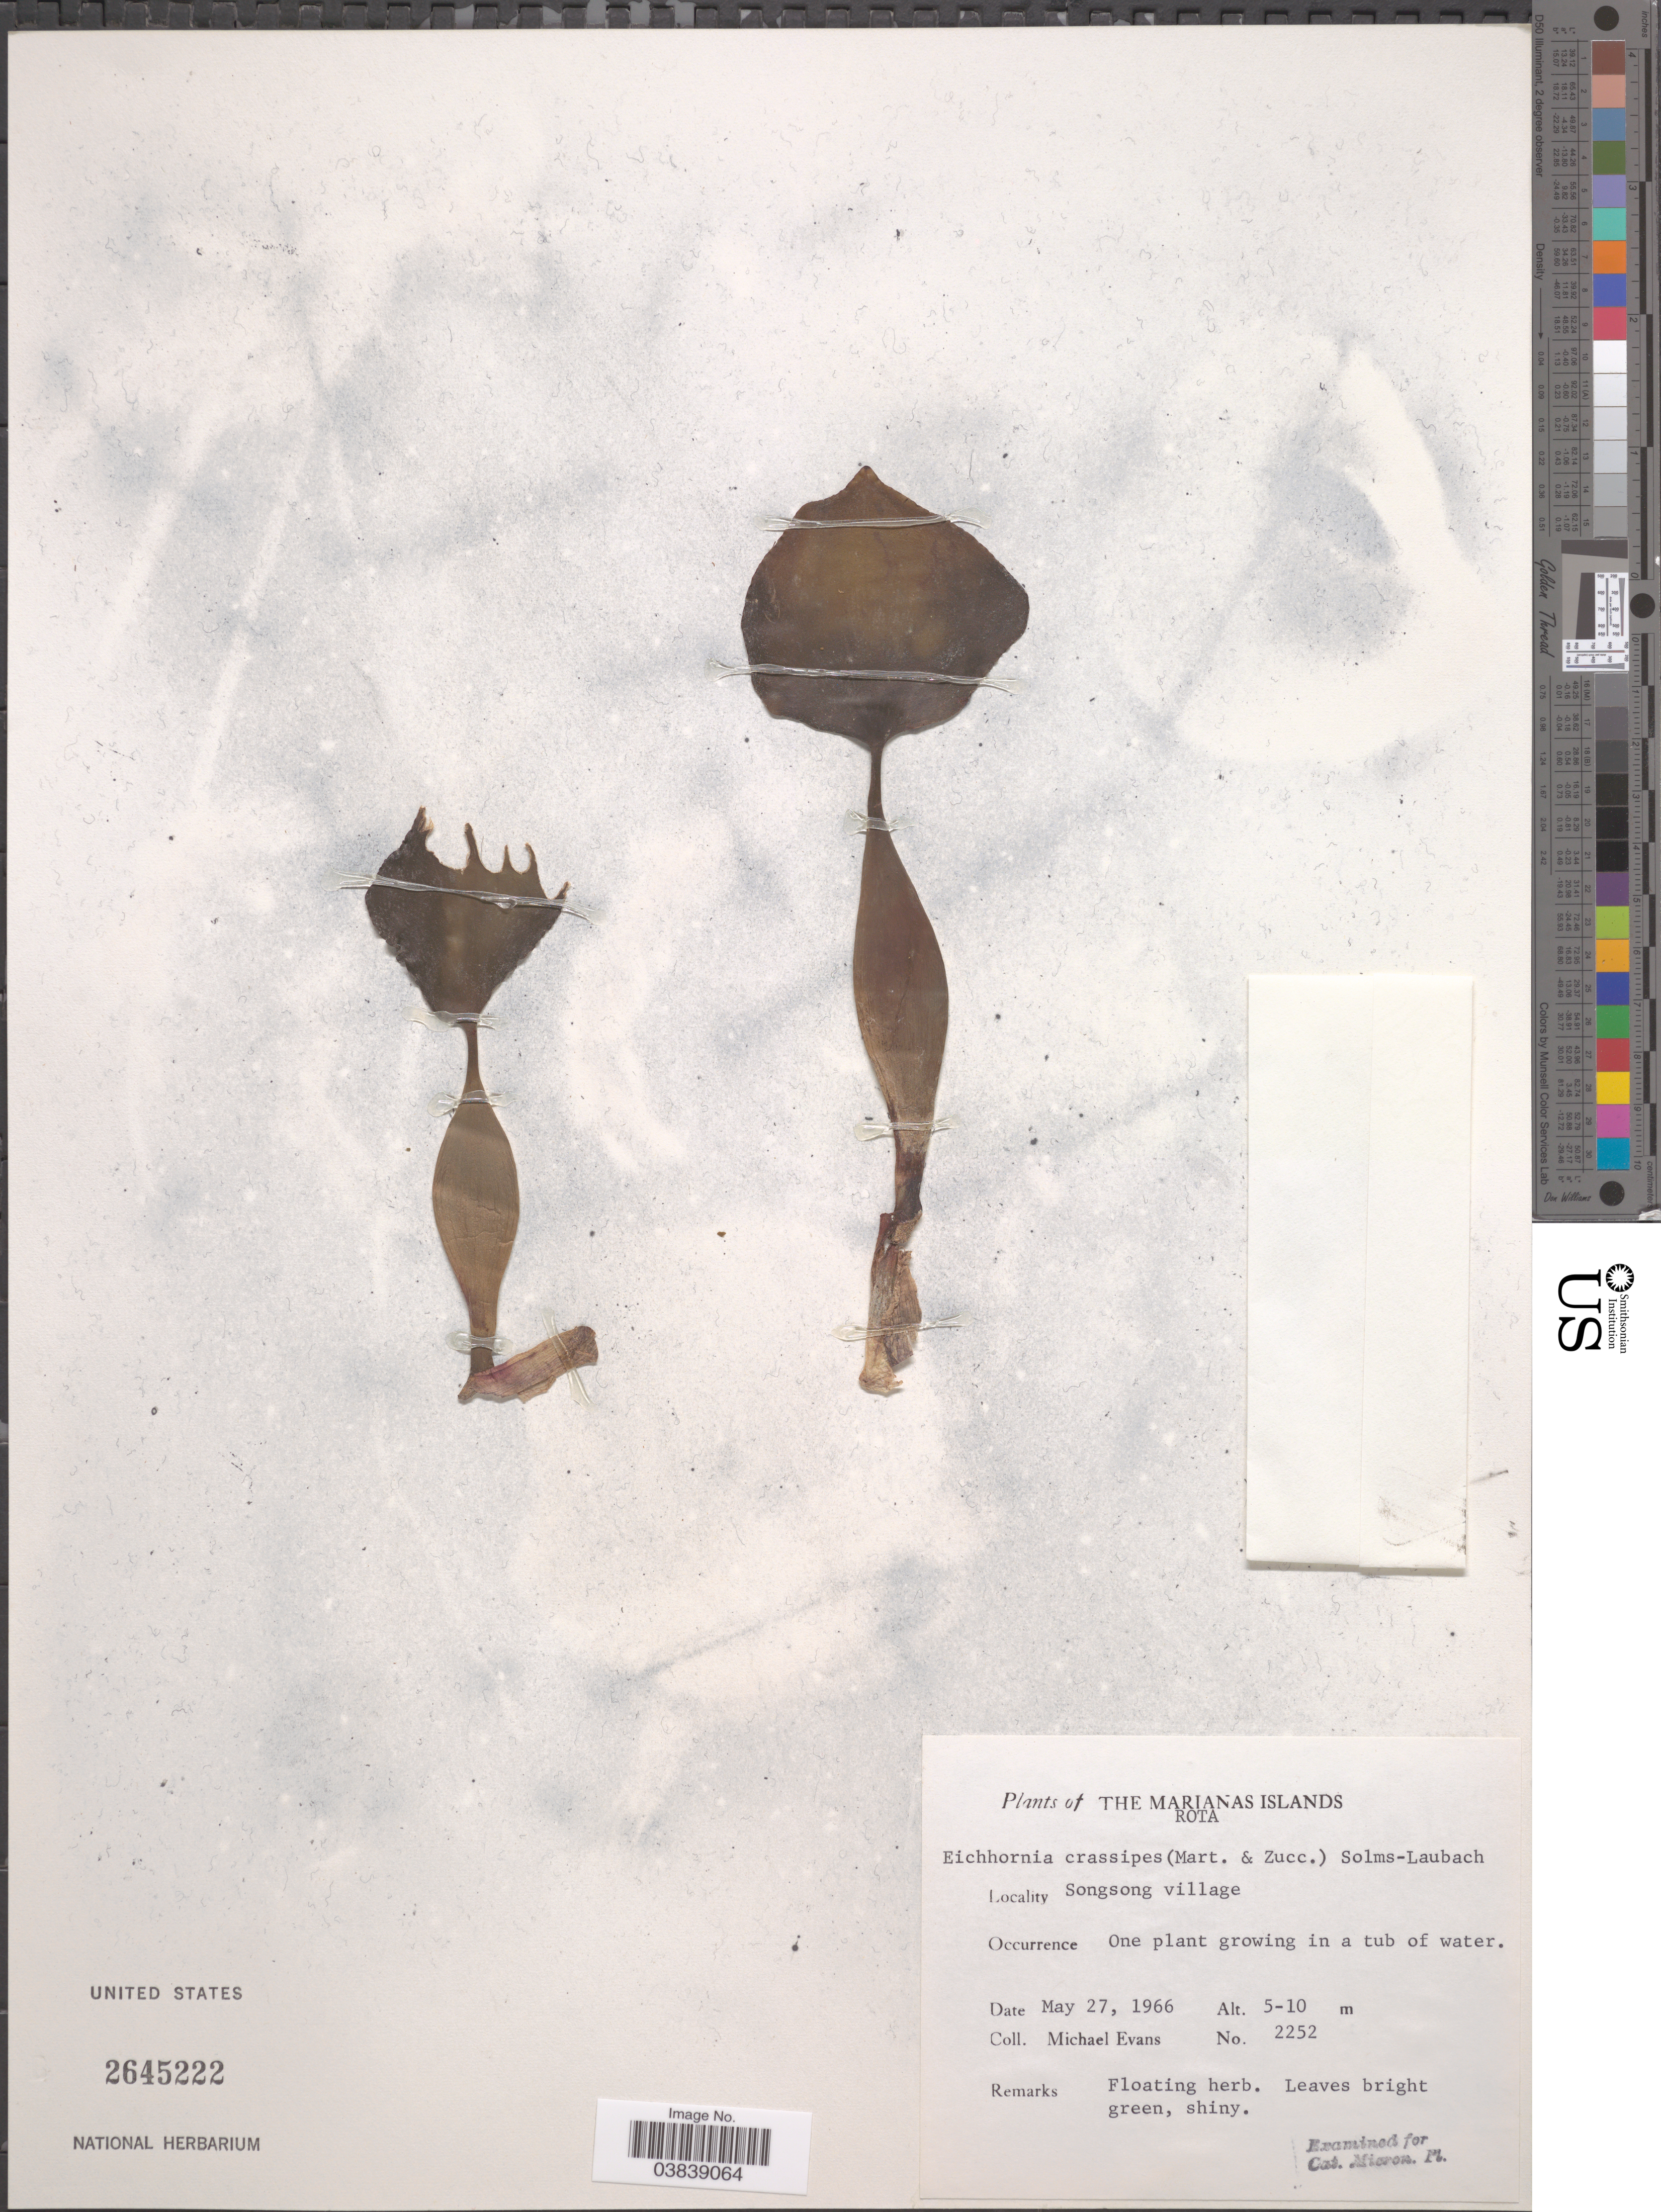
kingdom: Plantae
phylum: Tracheophyta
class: Liliopsida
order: Commelinales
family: Pontederiaceae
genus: Eichhornia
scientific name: Eichhornia crassipes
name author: (Mart.) Solms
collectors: M. Evans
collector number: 2252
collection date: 1966-05-27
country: Northern Mariana Islands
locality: The Marianas Islands. Rota. Songsong village.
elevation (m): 5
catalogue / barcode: US 2645222